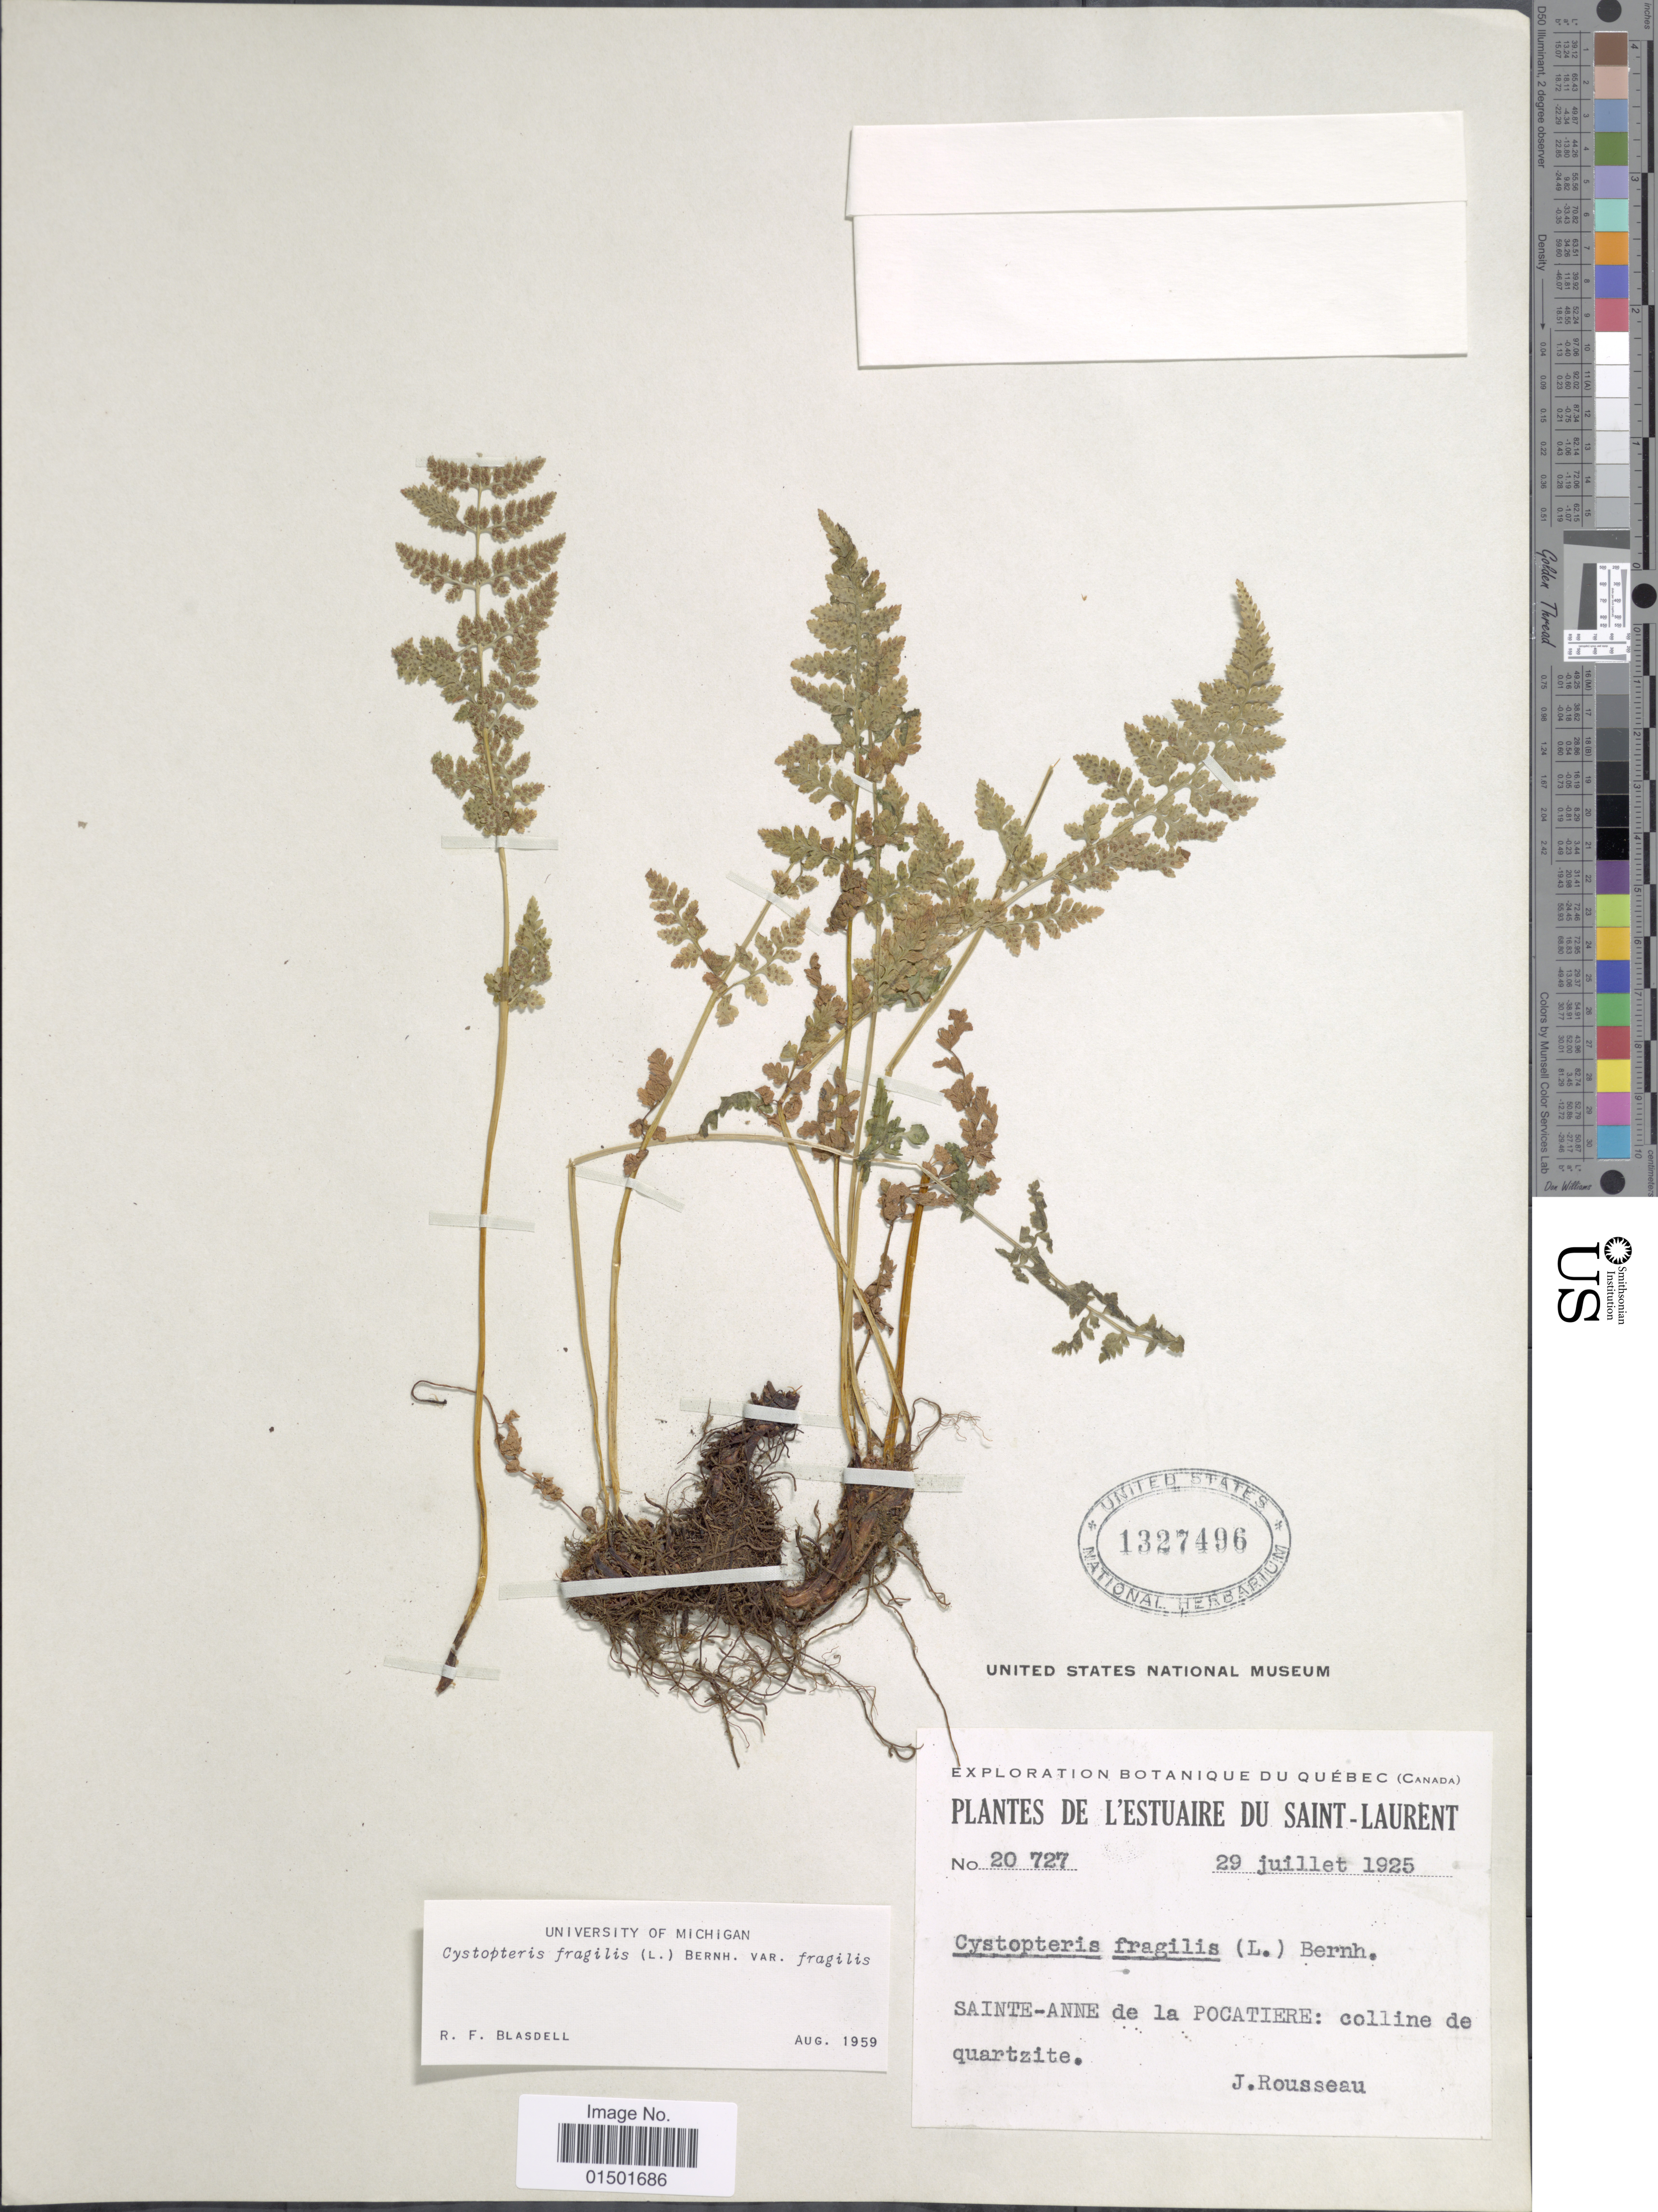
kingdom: Plantae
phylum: Tracheophyta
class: Polypodiopsida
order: Polypodiales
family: Cystopteridaceae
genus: Cystopteris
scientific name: Cystopteris fragilis var. fragilis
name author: (L.) Bernh.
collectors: J. Rousseau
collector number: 20727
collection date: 1925-07-29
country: Canada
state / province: Quebec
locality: L'estuaire du Saint-Laurent. Sainte-Anne de la Pocatiere: colline de quartzite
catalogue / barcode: US 1327496